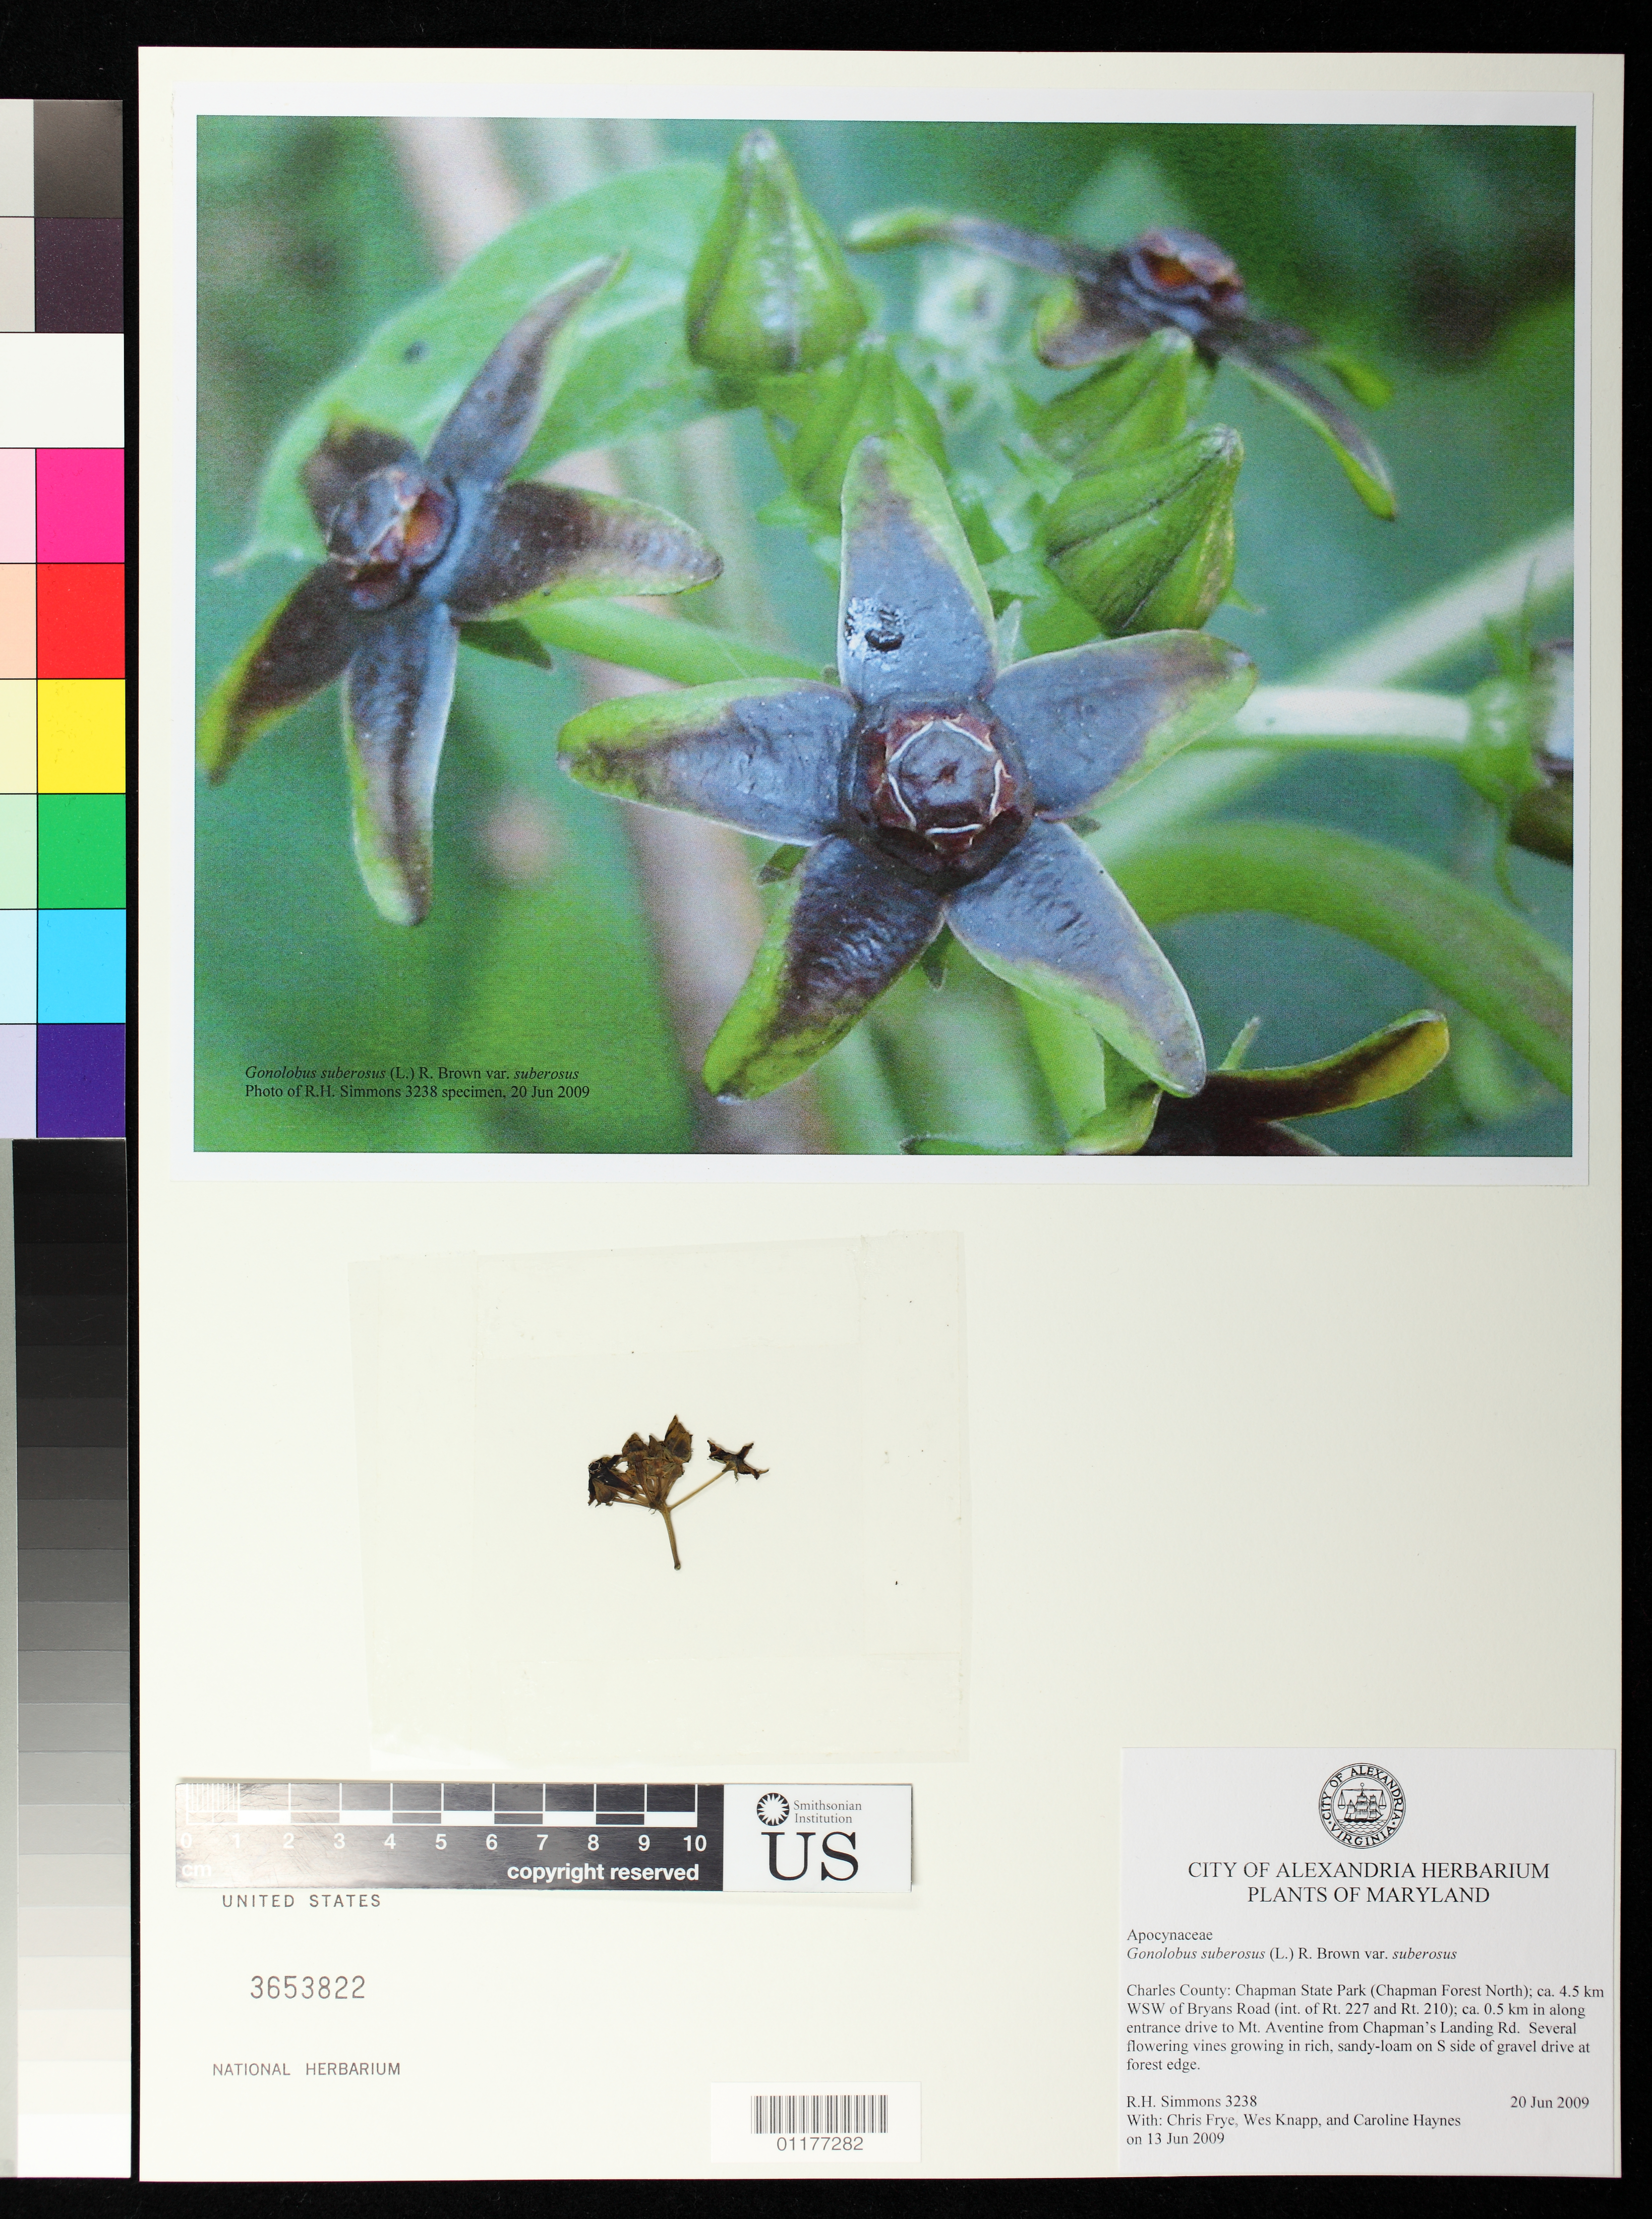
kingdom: Plantae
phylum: Tracheophyta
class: Magnoliopsida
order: Gentianales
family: Apocynaceae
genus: Gonolobus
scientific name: Gonolobus suberosus var. suberosus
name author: (L.) R. Br.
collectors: R. H. Simmons, C. Frye, W. Knapp & C. Hayes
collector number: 3238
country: United States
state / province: Maryland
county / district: Charles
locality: Chapman State Parkj, Chapman Forest North, WSW of Bryans Road, inters. of Rt. 227 and Rt. 210, along entrance drive to Mt. Aventine from Chapman's Landing Rd.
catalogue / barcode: US 3653822